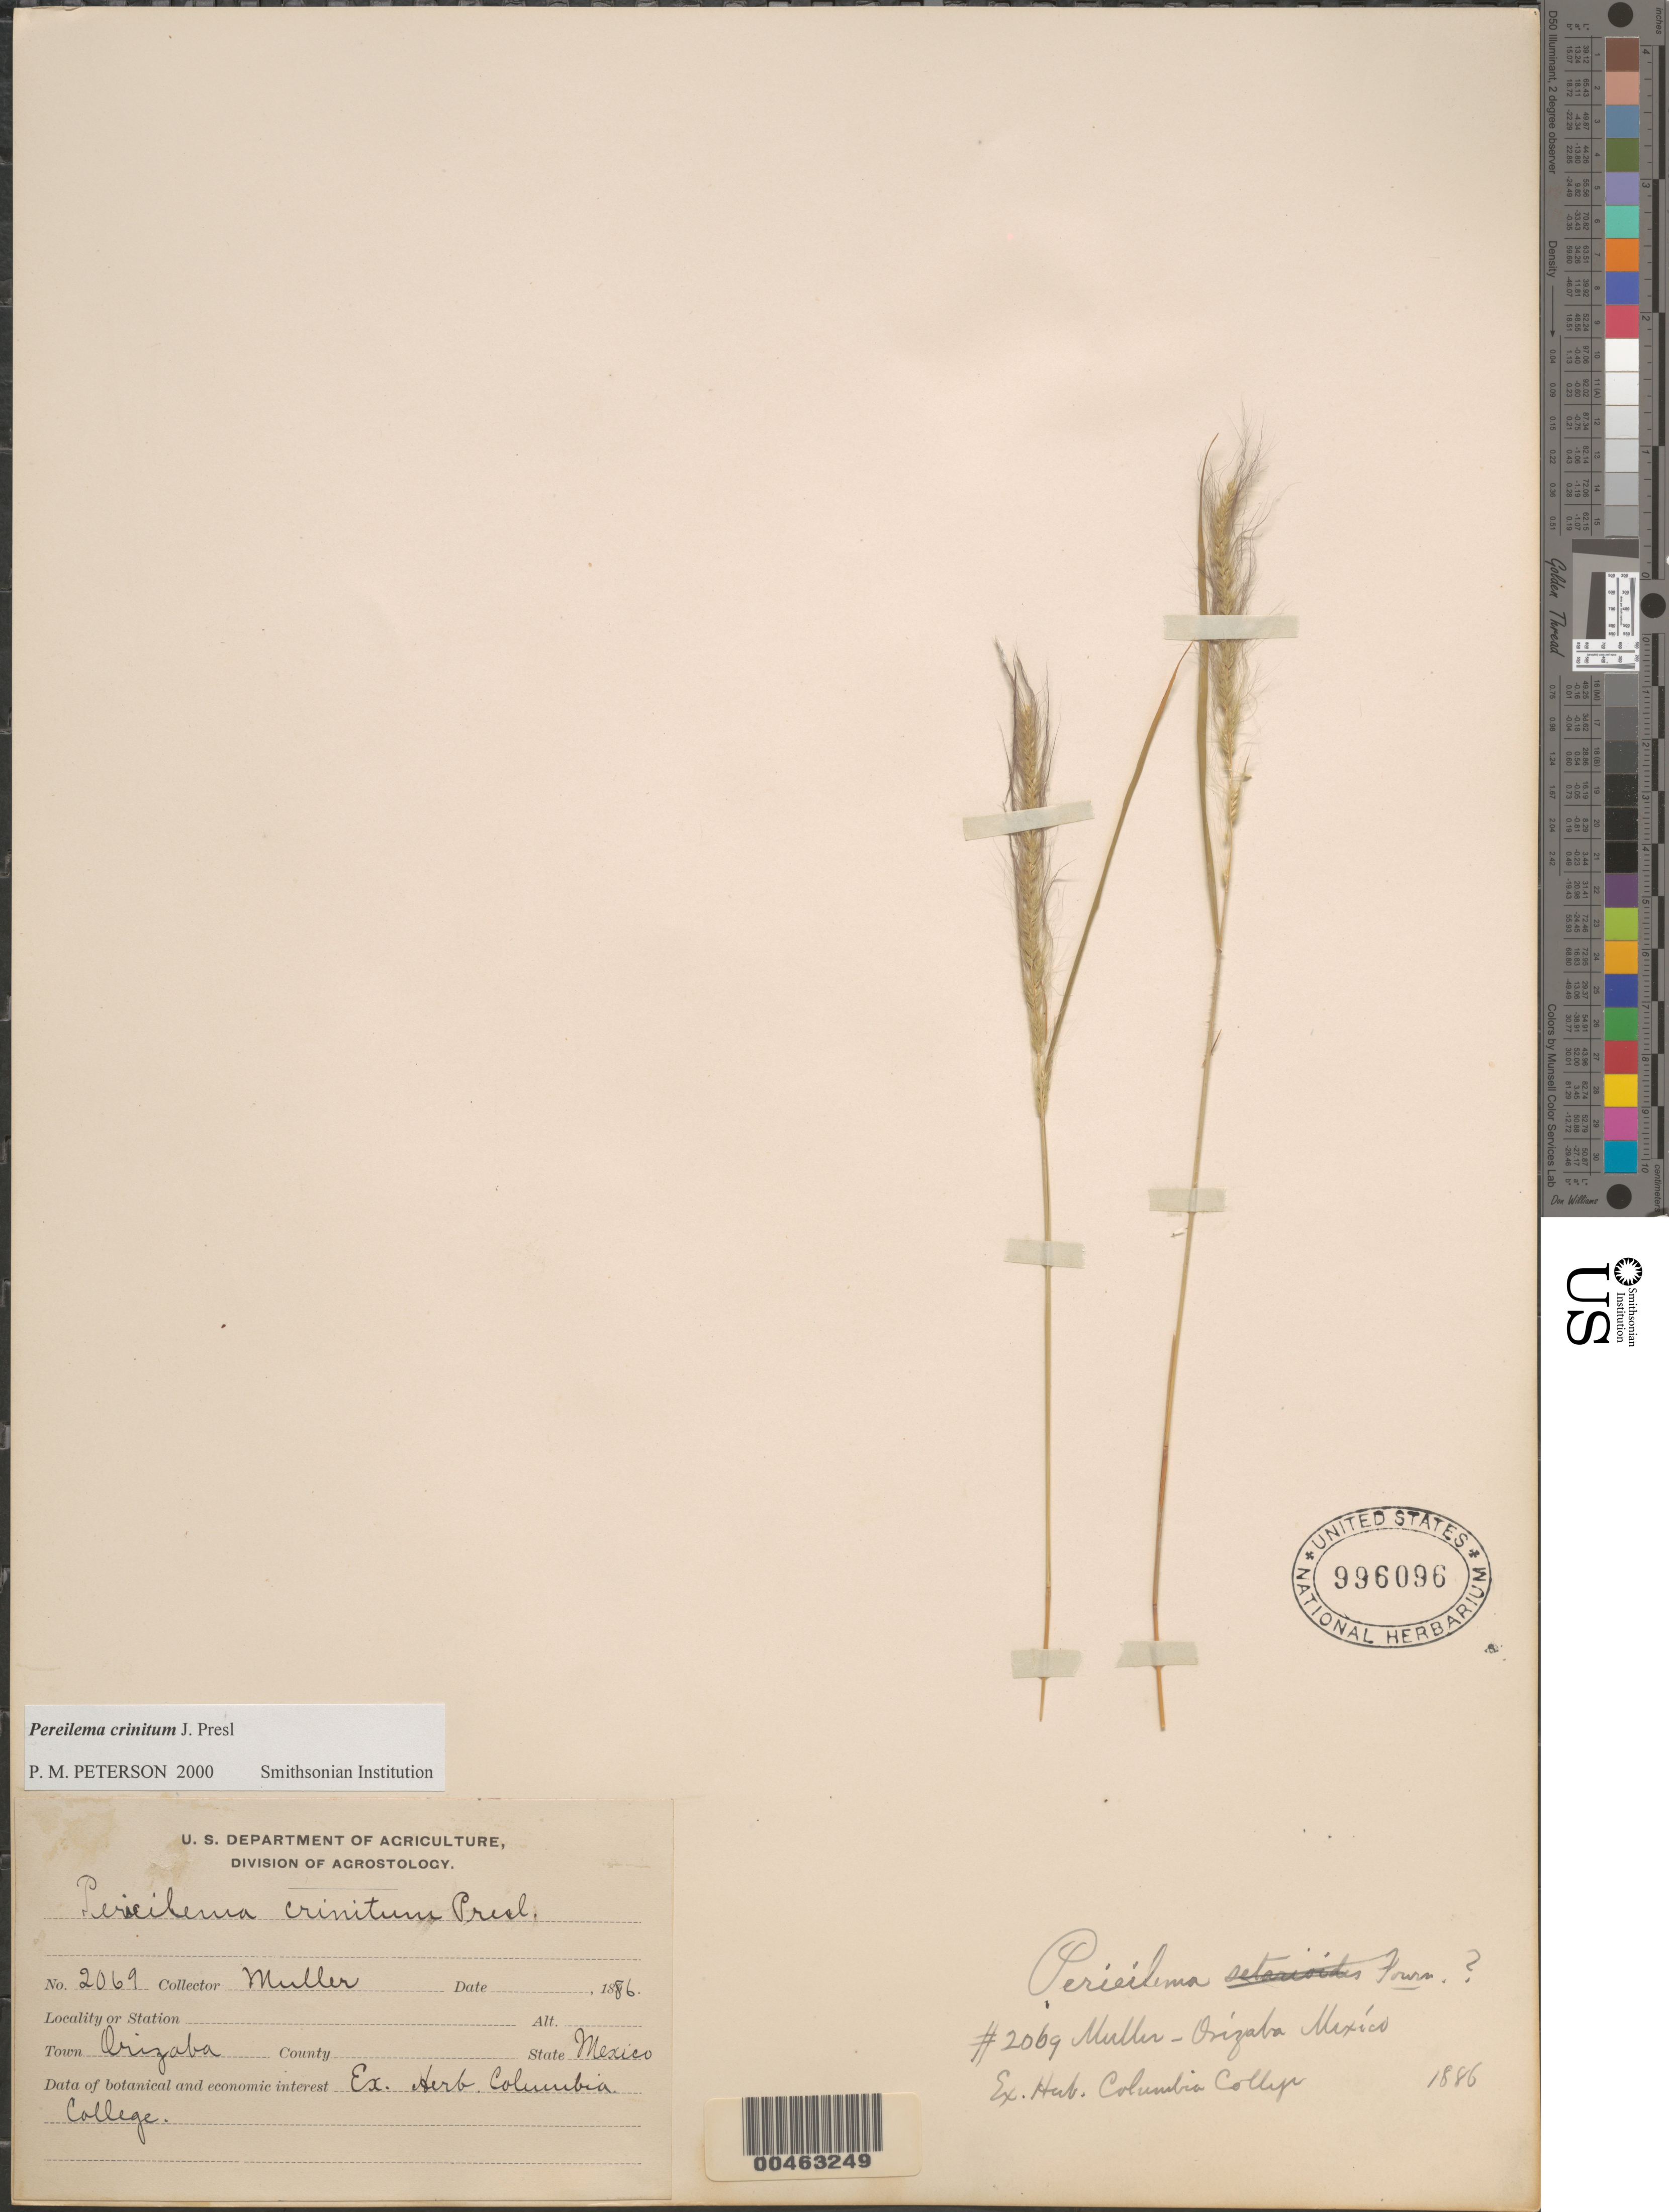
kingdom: Plantae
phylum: Tracheophyta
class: Liliopsida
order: Poales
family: Poaceae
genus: Pereilema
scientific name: Pereilema crinitum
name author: J. Presl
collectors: -. Mller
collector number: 2069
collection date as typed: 1886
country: Mexico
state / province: Veracruz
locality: Orizaba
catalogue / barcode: US 996096